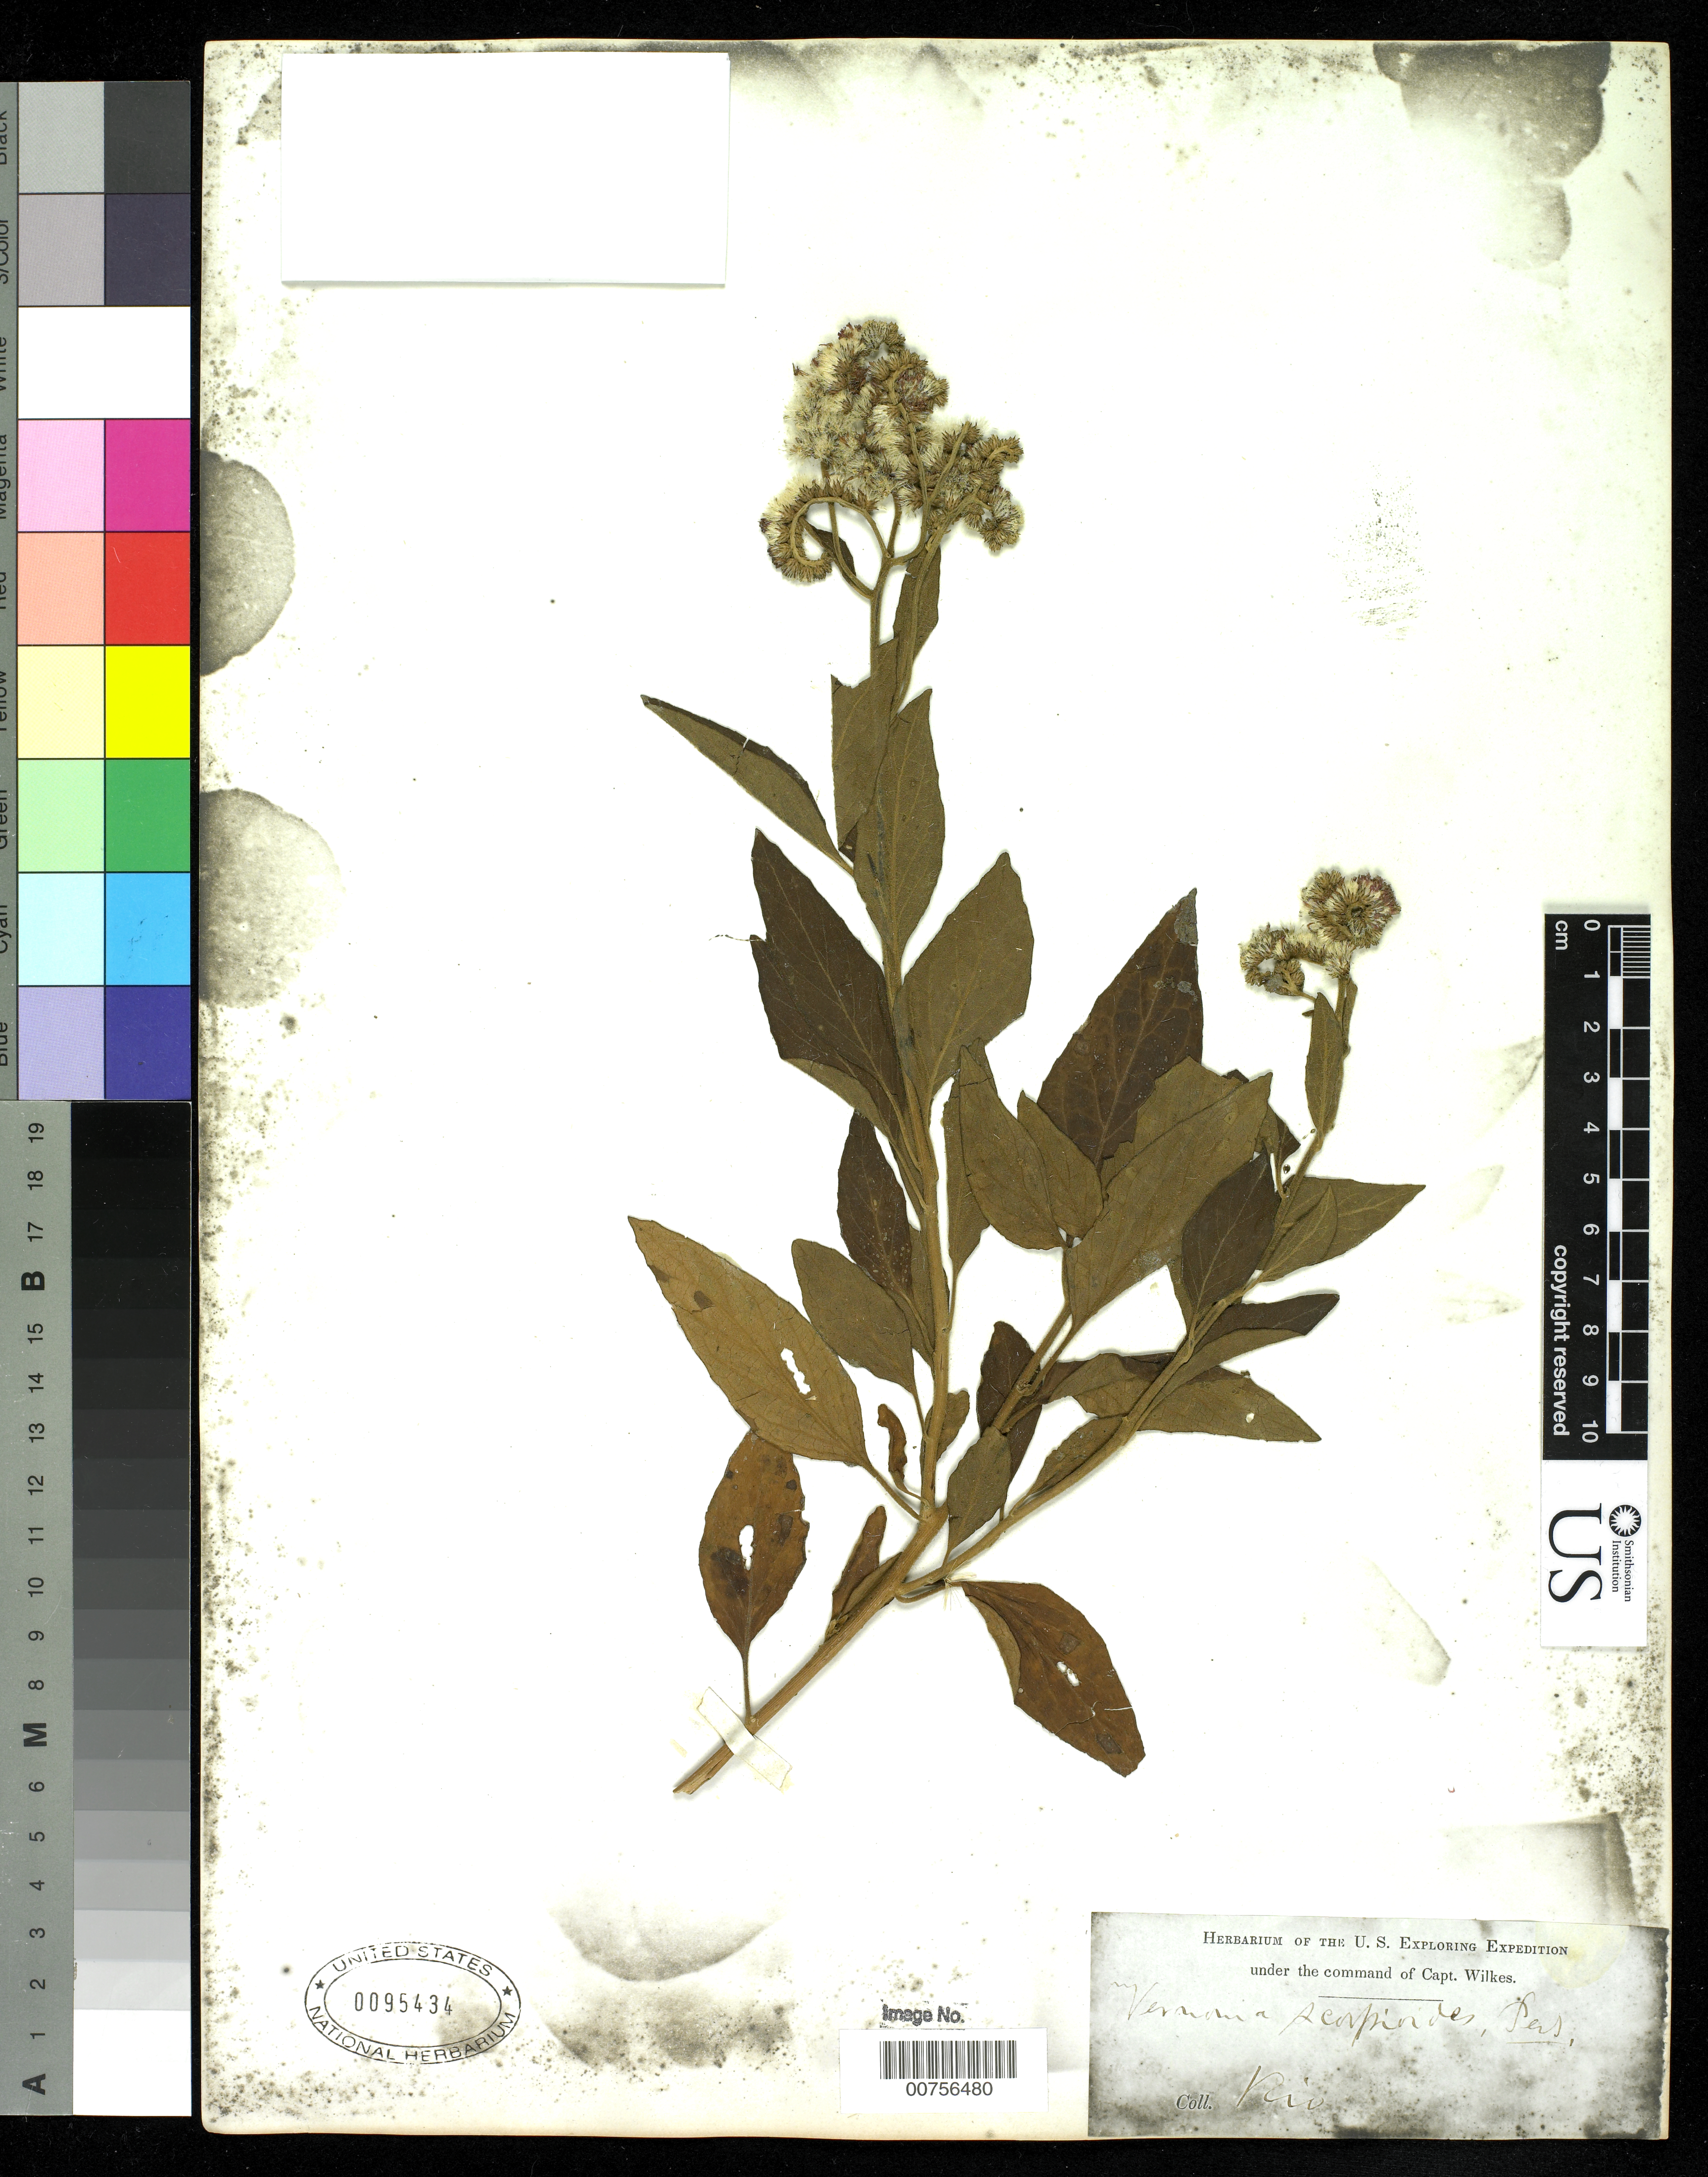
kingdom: Plantae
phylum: Tracheophyta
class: Magnoliopsida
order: Asterales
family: Asteraceae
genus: Cyrtocymura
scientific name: Cyrtocymura scorpioides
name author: (Lam.) H. Rob.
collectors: Wilkes Explor. Exped.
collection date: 1838/1842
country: Brazil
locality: Rio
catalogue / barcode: US 95434